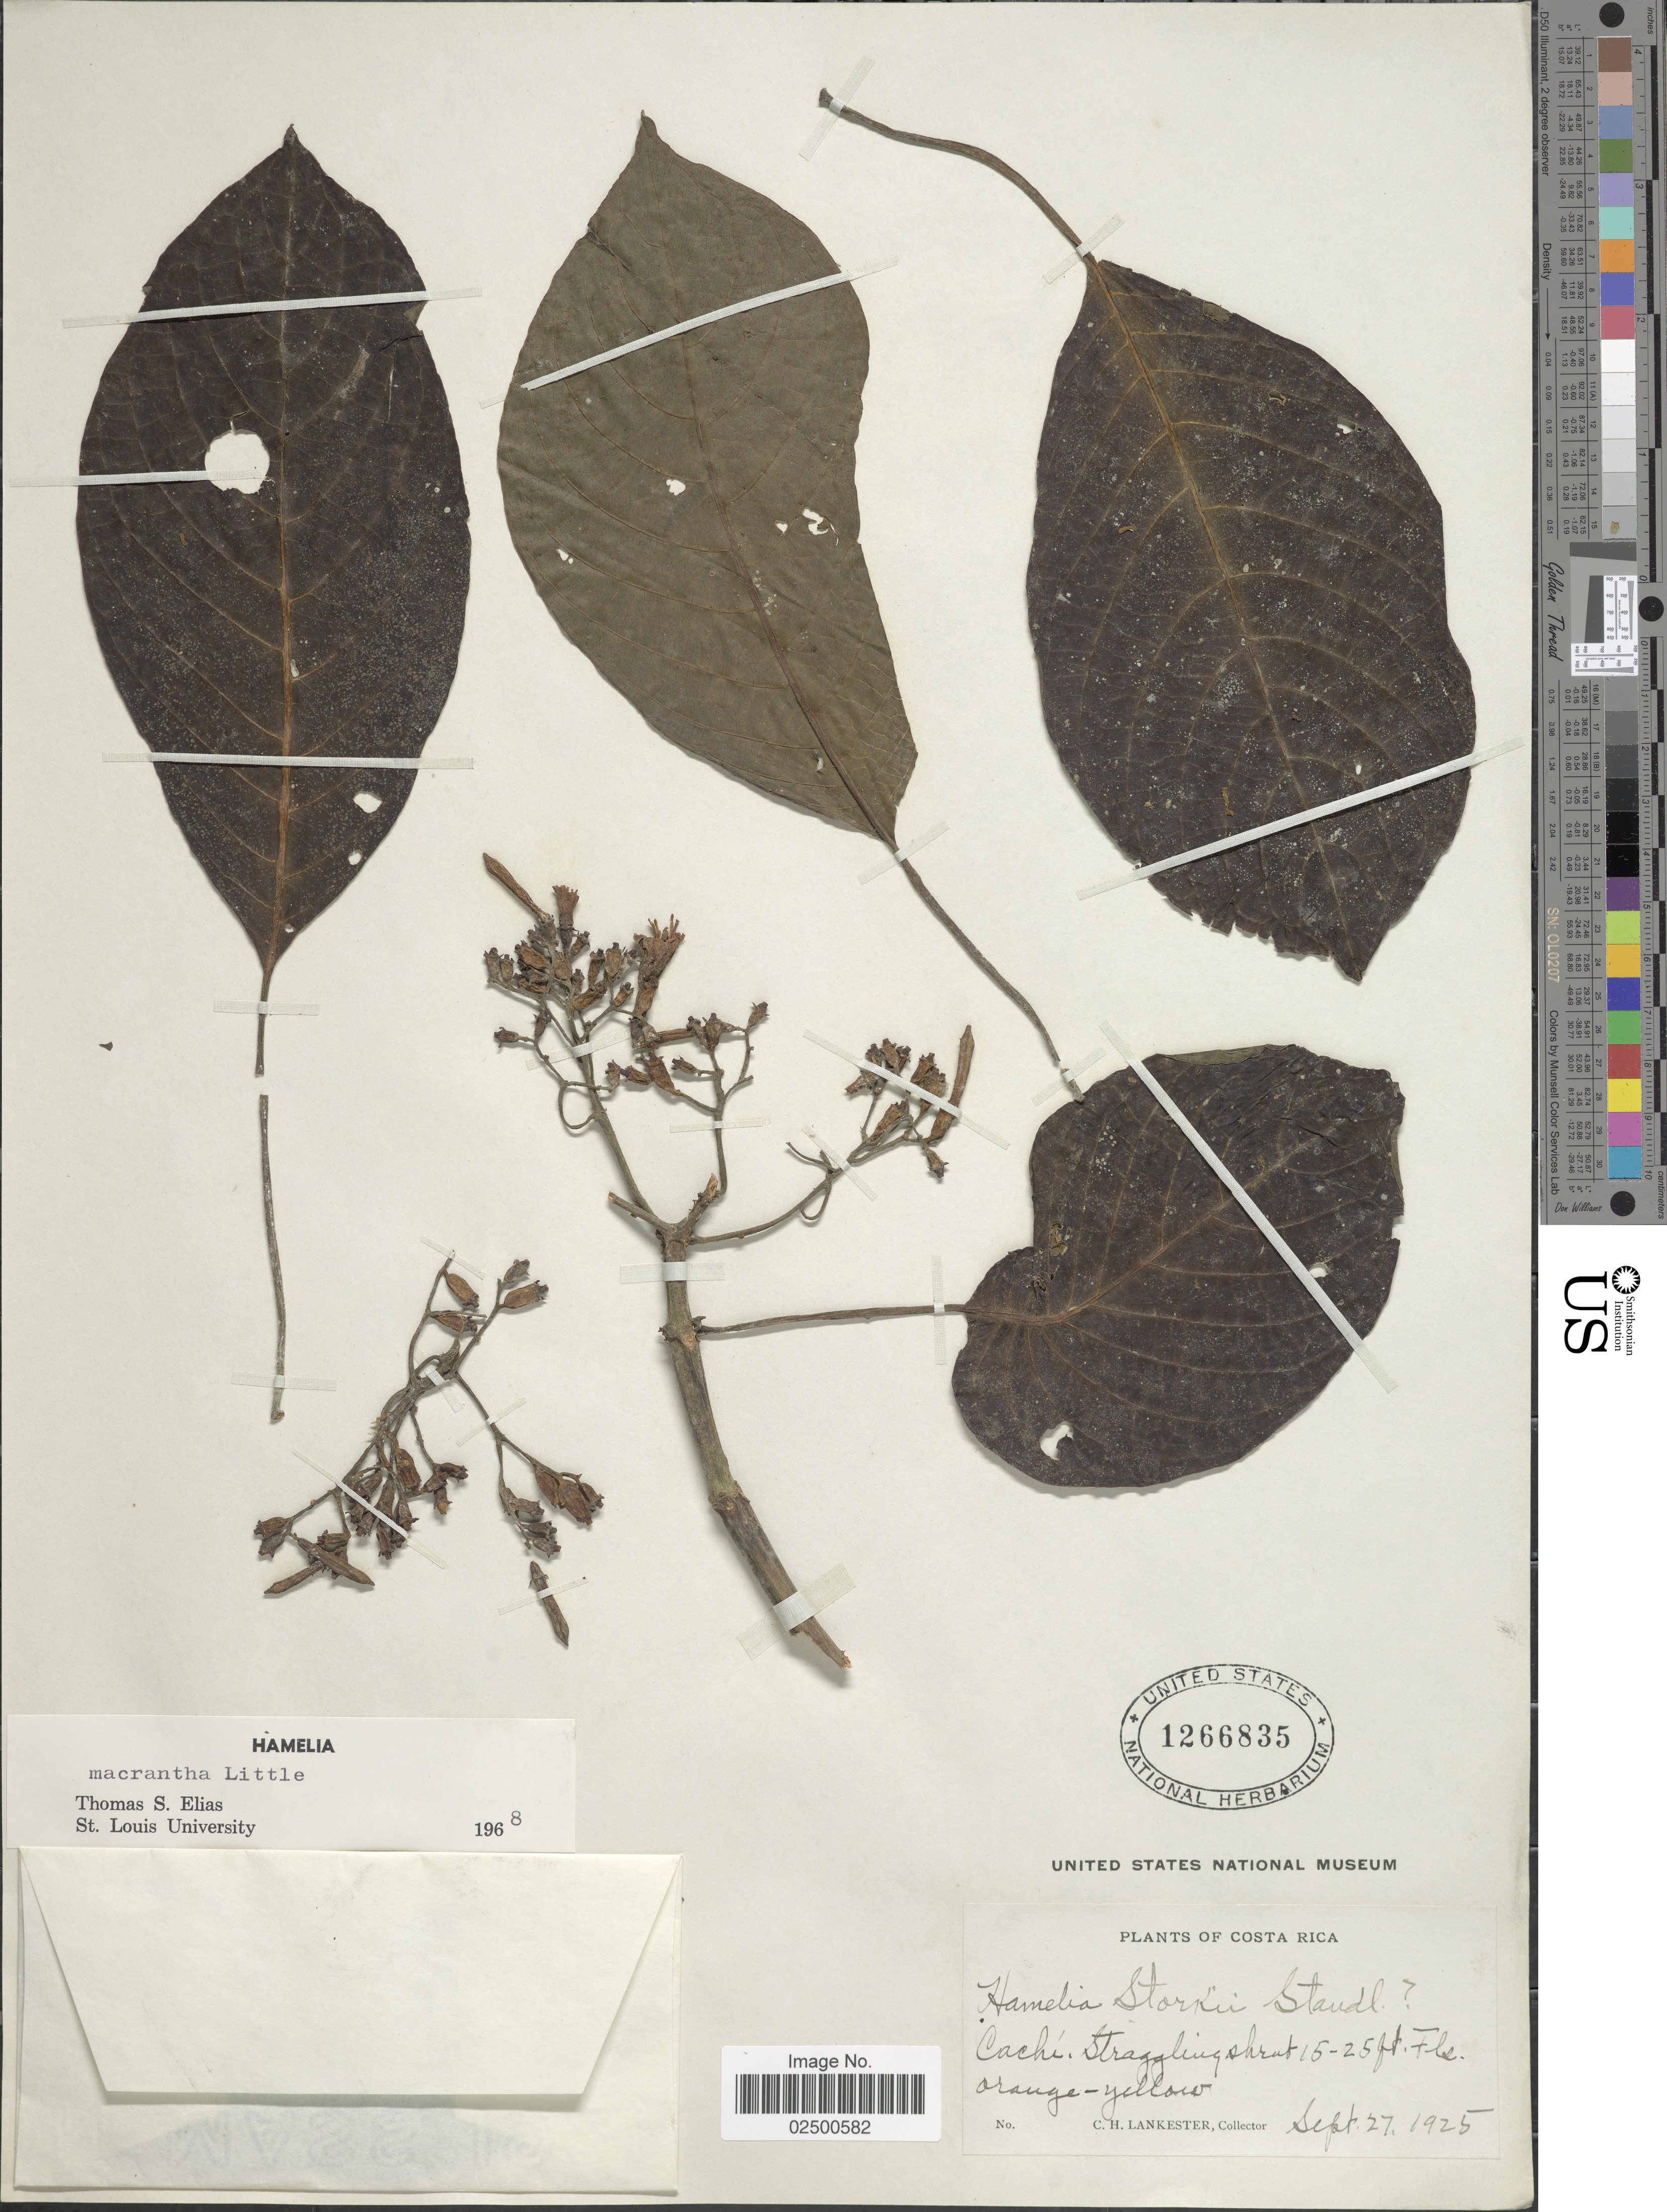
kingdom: Plantae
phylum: Tracheophyta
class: Magnoliopsida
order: Gentianales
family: Rubiaceae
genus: Hamelia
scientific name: Hamelia macrantha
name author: Little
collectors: C. H. Lankester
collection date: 1925-09-27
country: Costa Rica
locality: Cachi.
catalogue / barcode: US 1266835